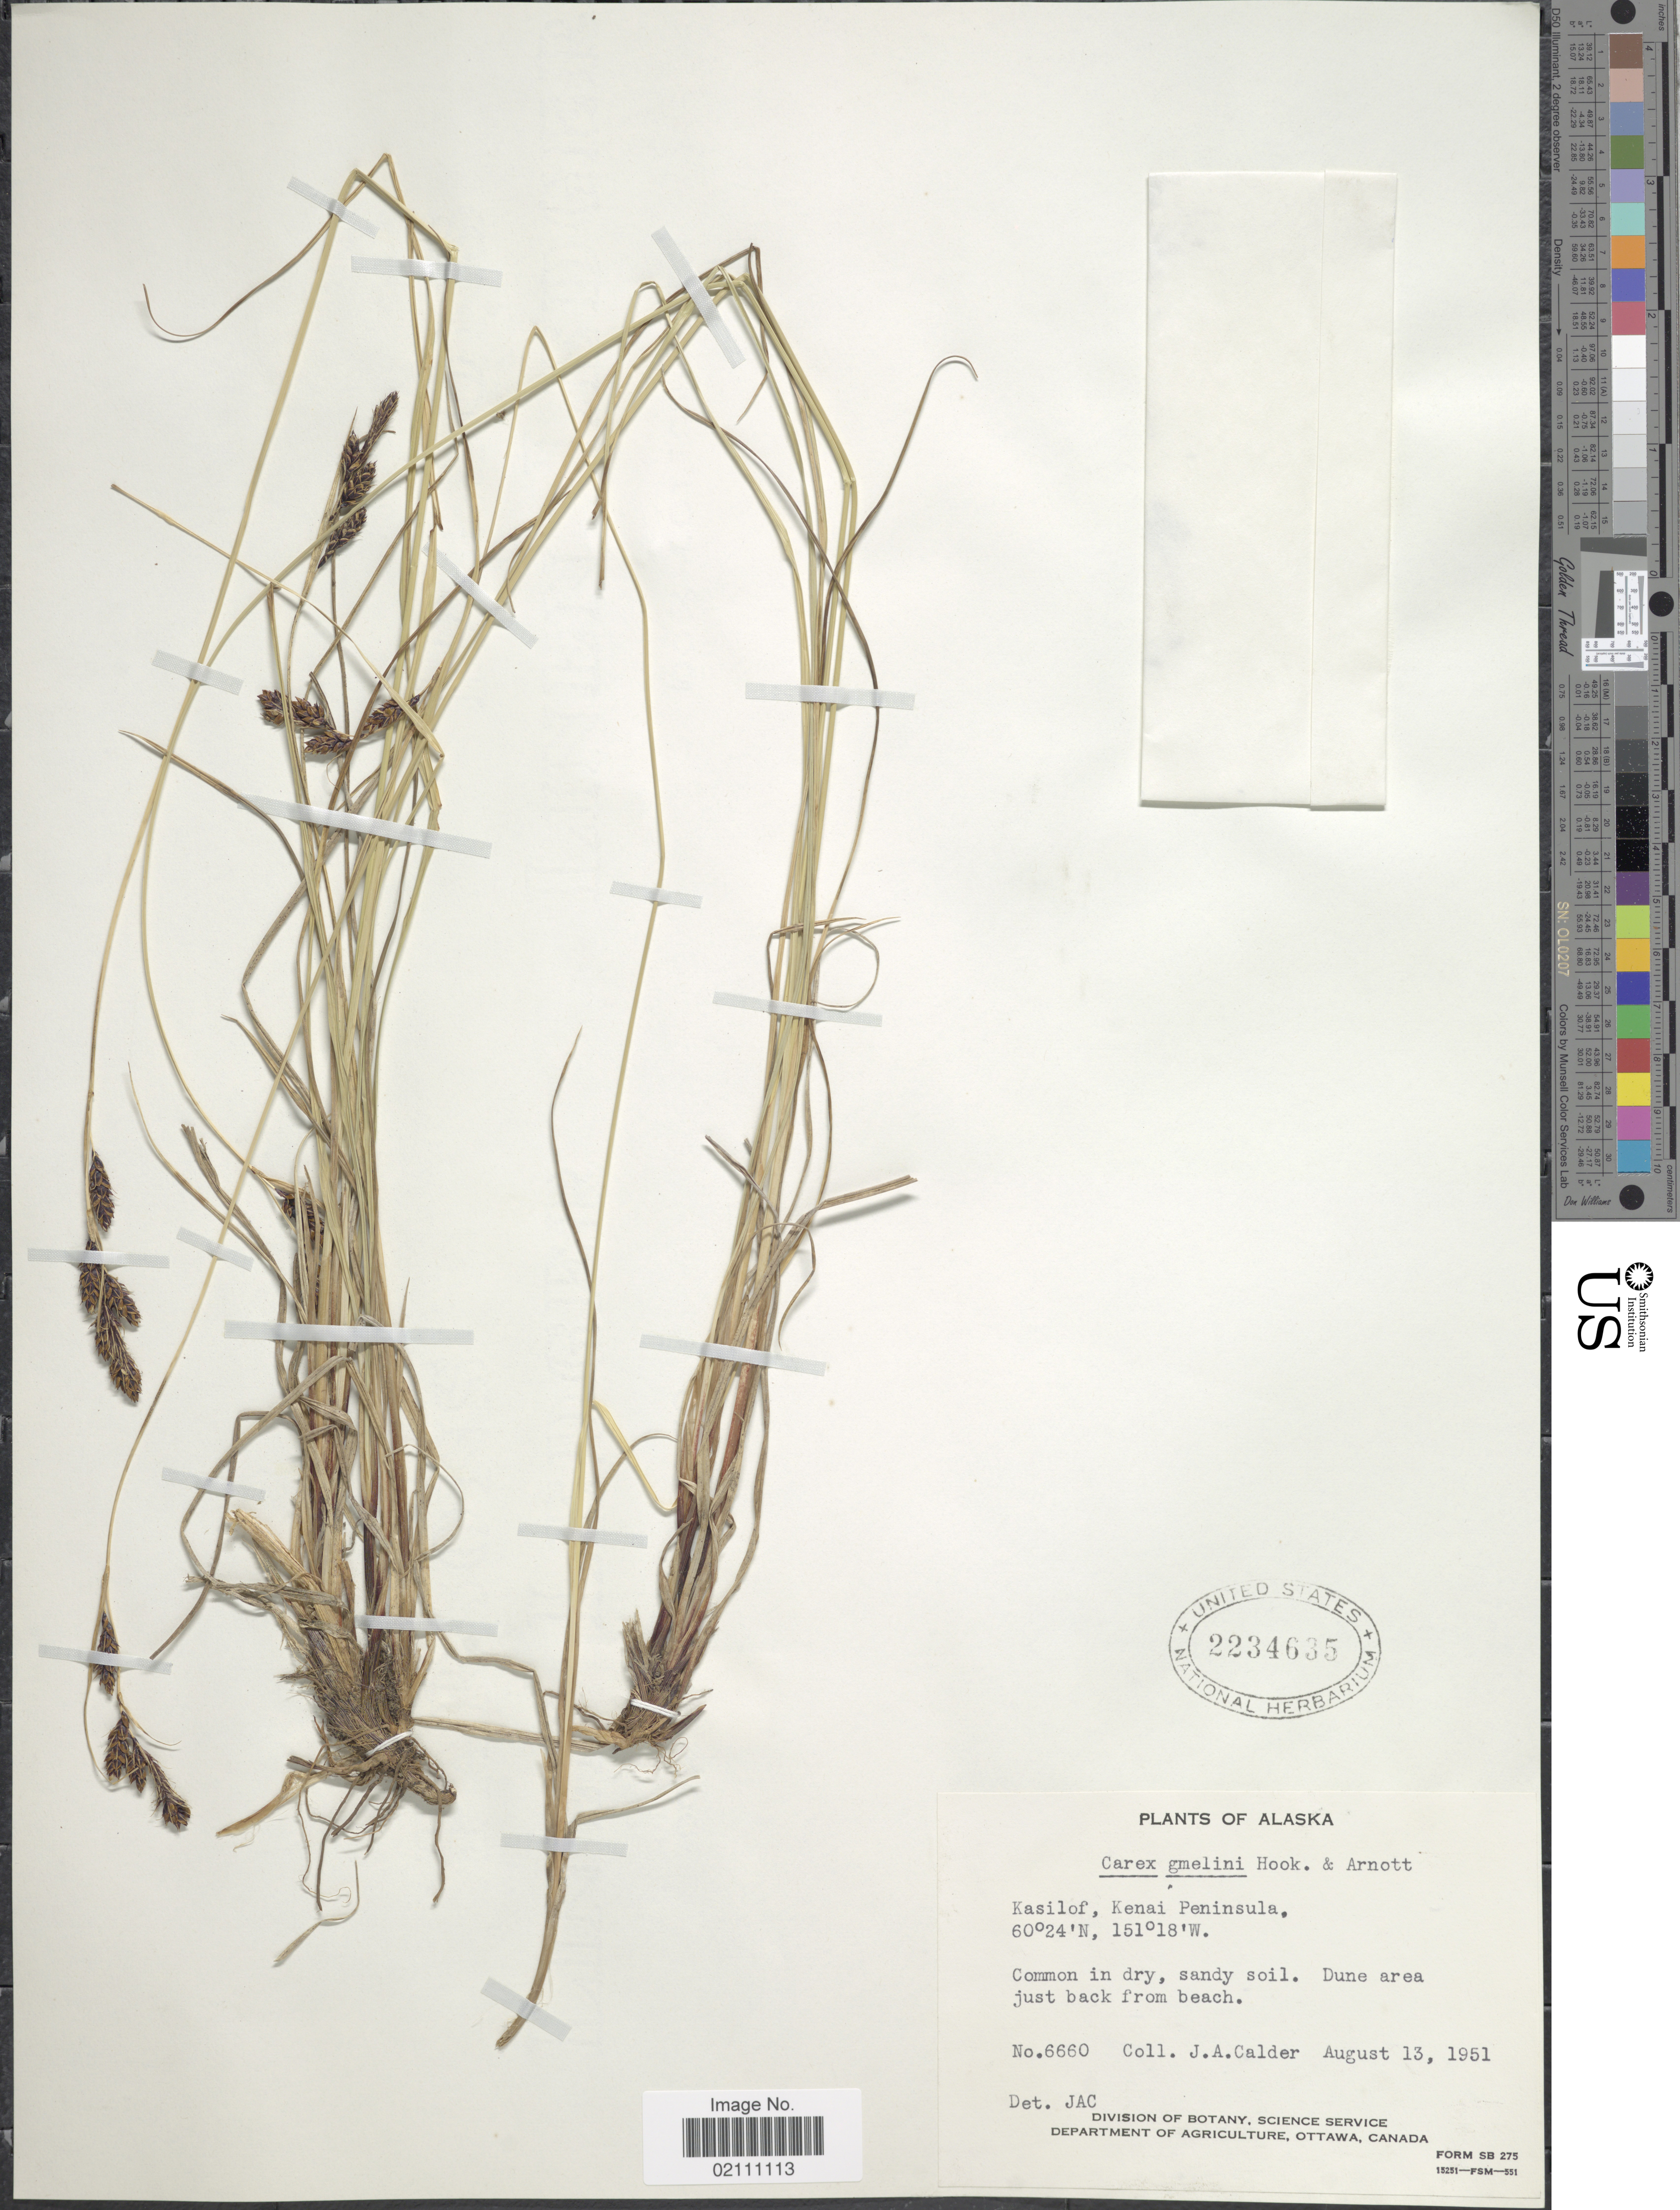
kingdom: Plantae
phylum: Tracheophyta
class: Liliopsida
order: Poales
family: Cyperaceae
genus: Carex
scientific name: Carex gmelinii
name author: Hook. & Arn.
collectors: J. A. Calder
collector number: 6660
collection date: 1951-08-13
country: United States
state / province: Alaska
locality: Kasilof, Kenai Peninsula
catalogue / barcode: US 2234635